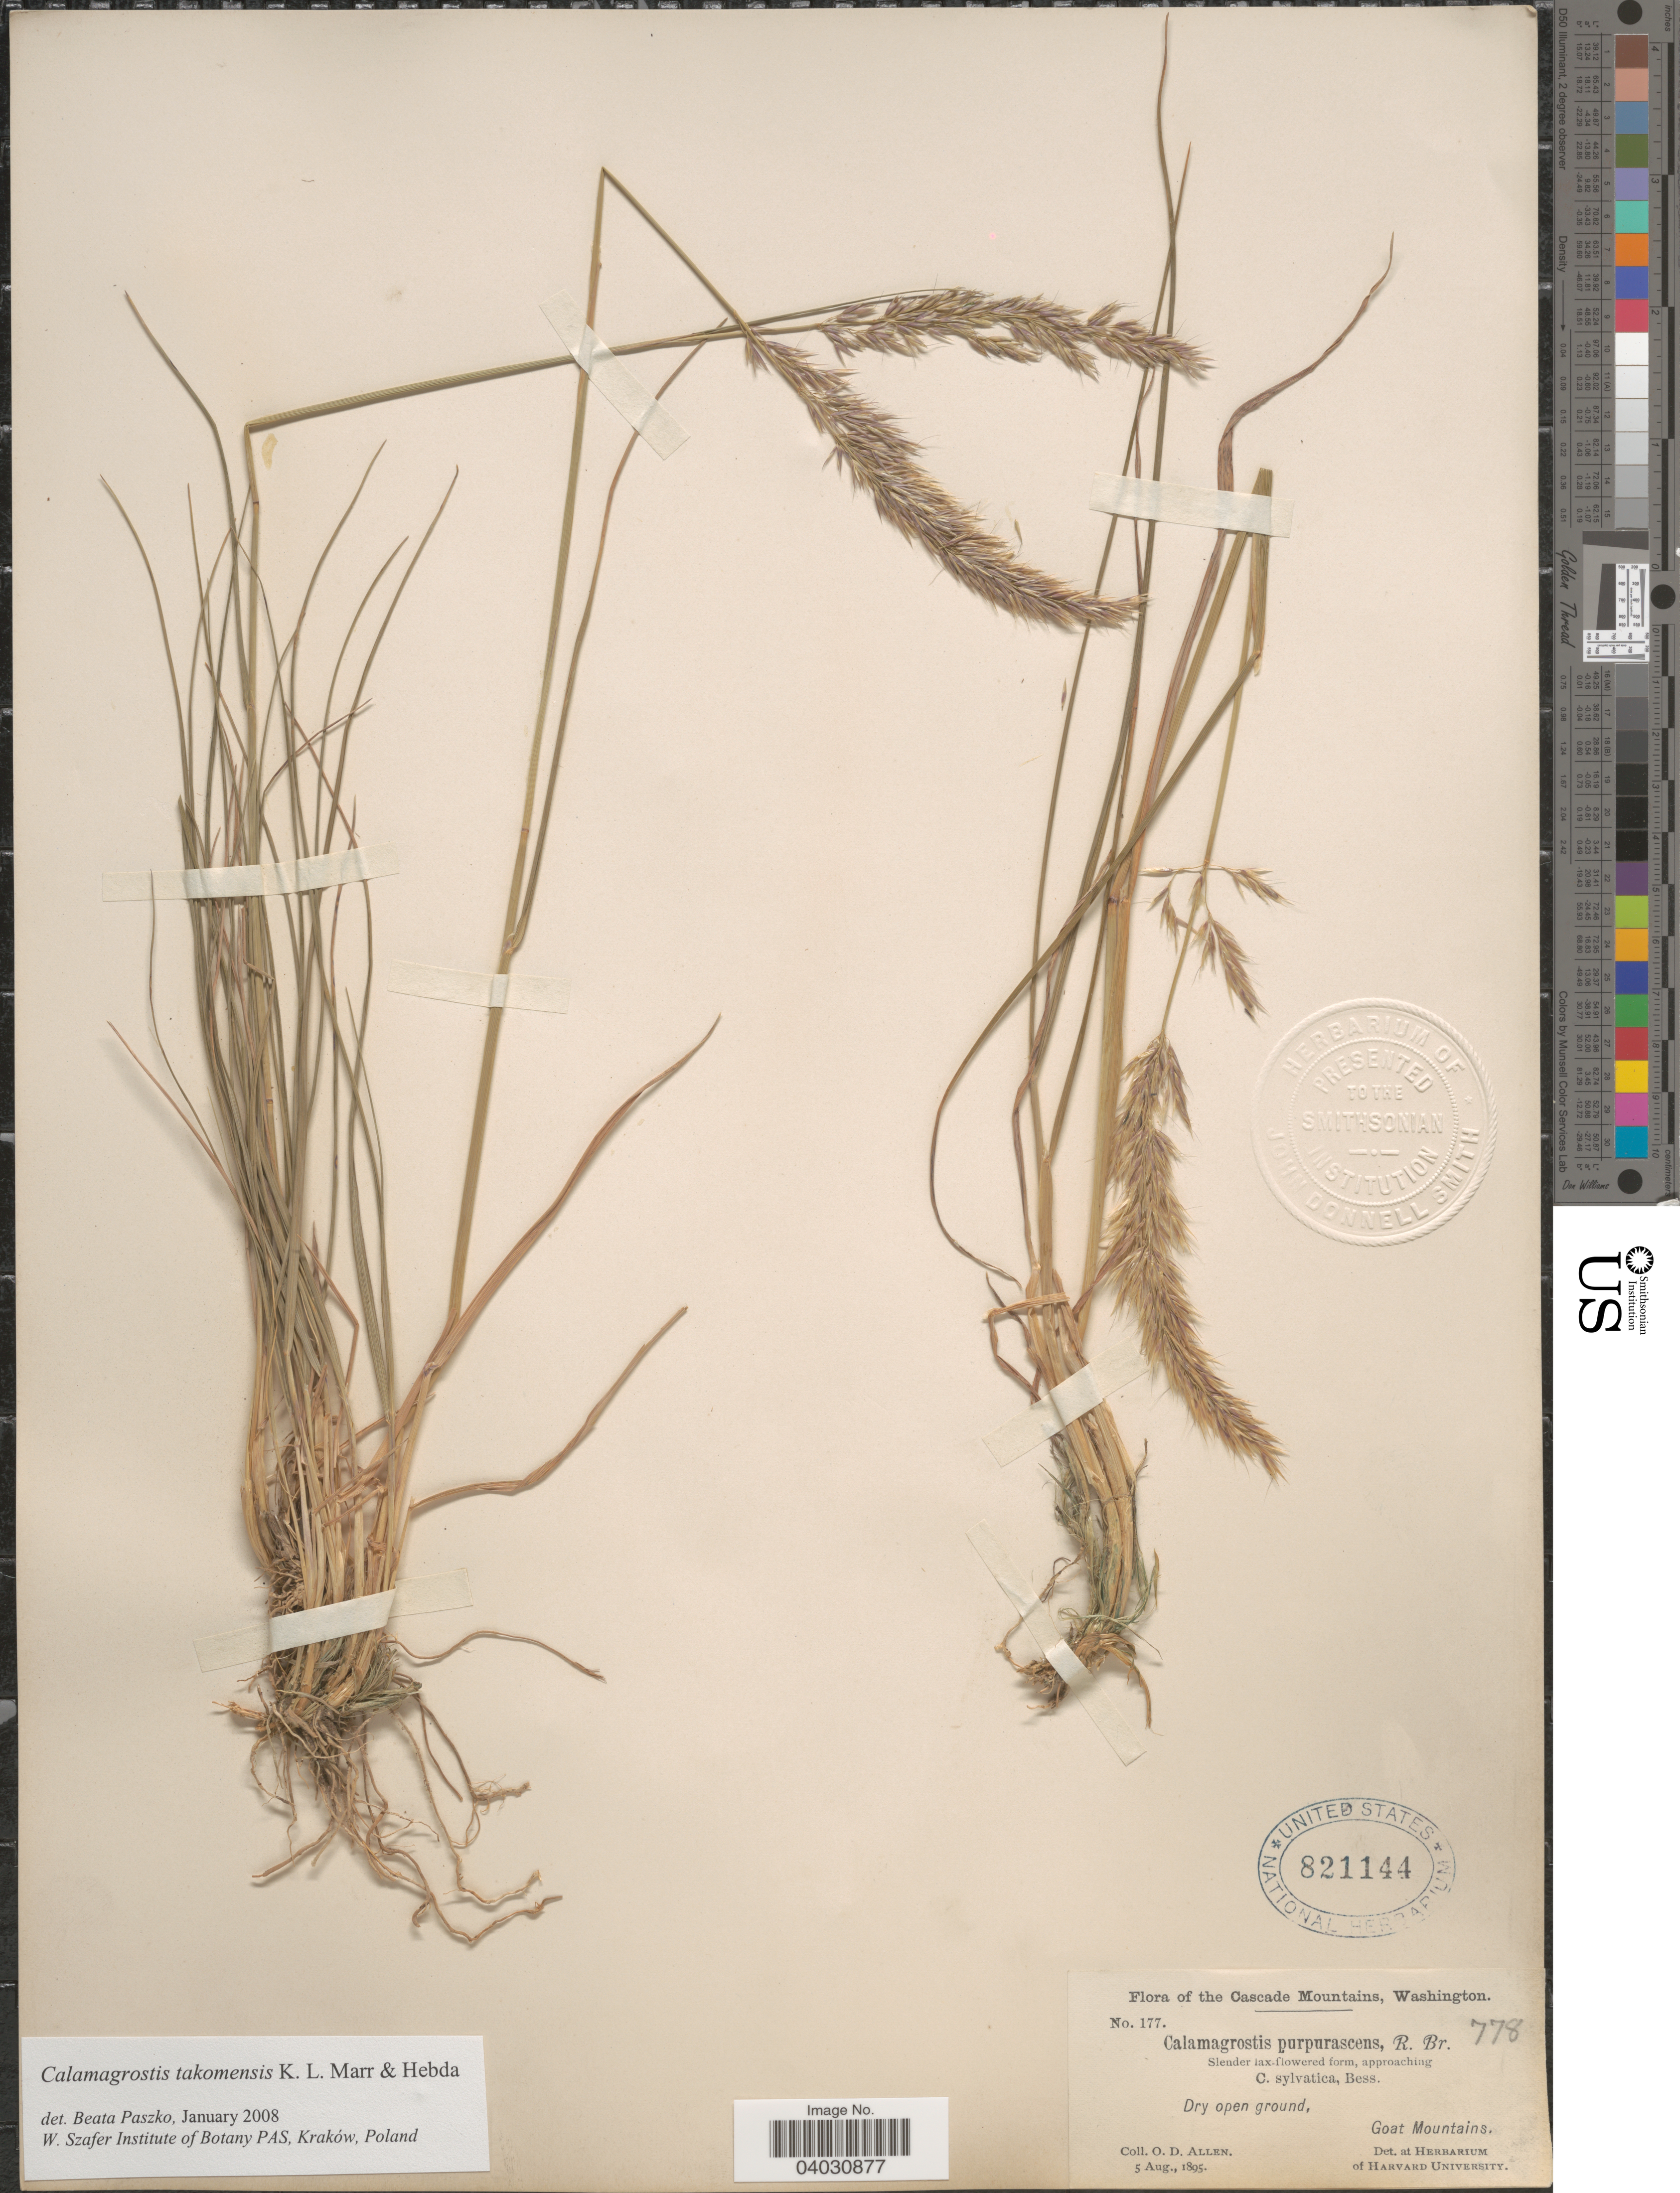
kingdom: Plantae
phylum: Tracheophyta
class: Liliopsida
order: Poales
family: Poaceae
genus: Calamagrostis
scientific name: Calamagrostis tacomensis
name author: K. Marr & Hebda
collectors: O. D. Allen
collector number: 177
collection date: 1895-08-05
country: United States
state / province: Washington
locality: The Cascade Mountains. Goat Mountains.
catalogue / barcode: US 821144